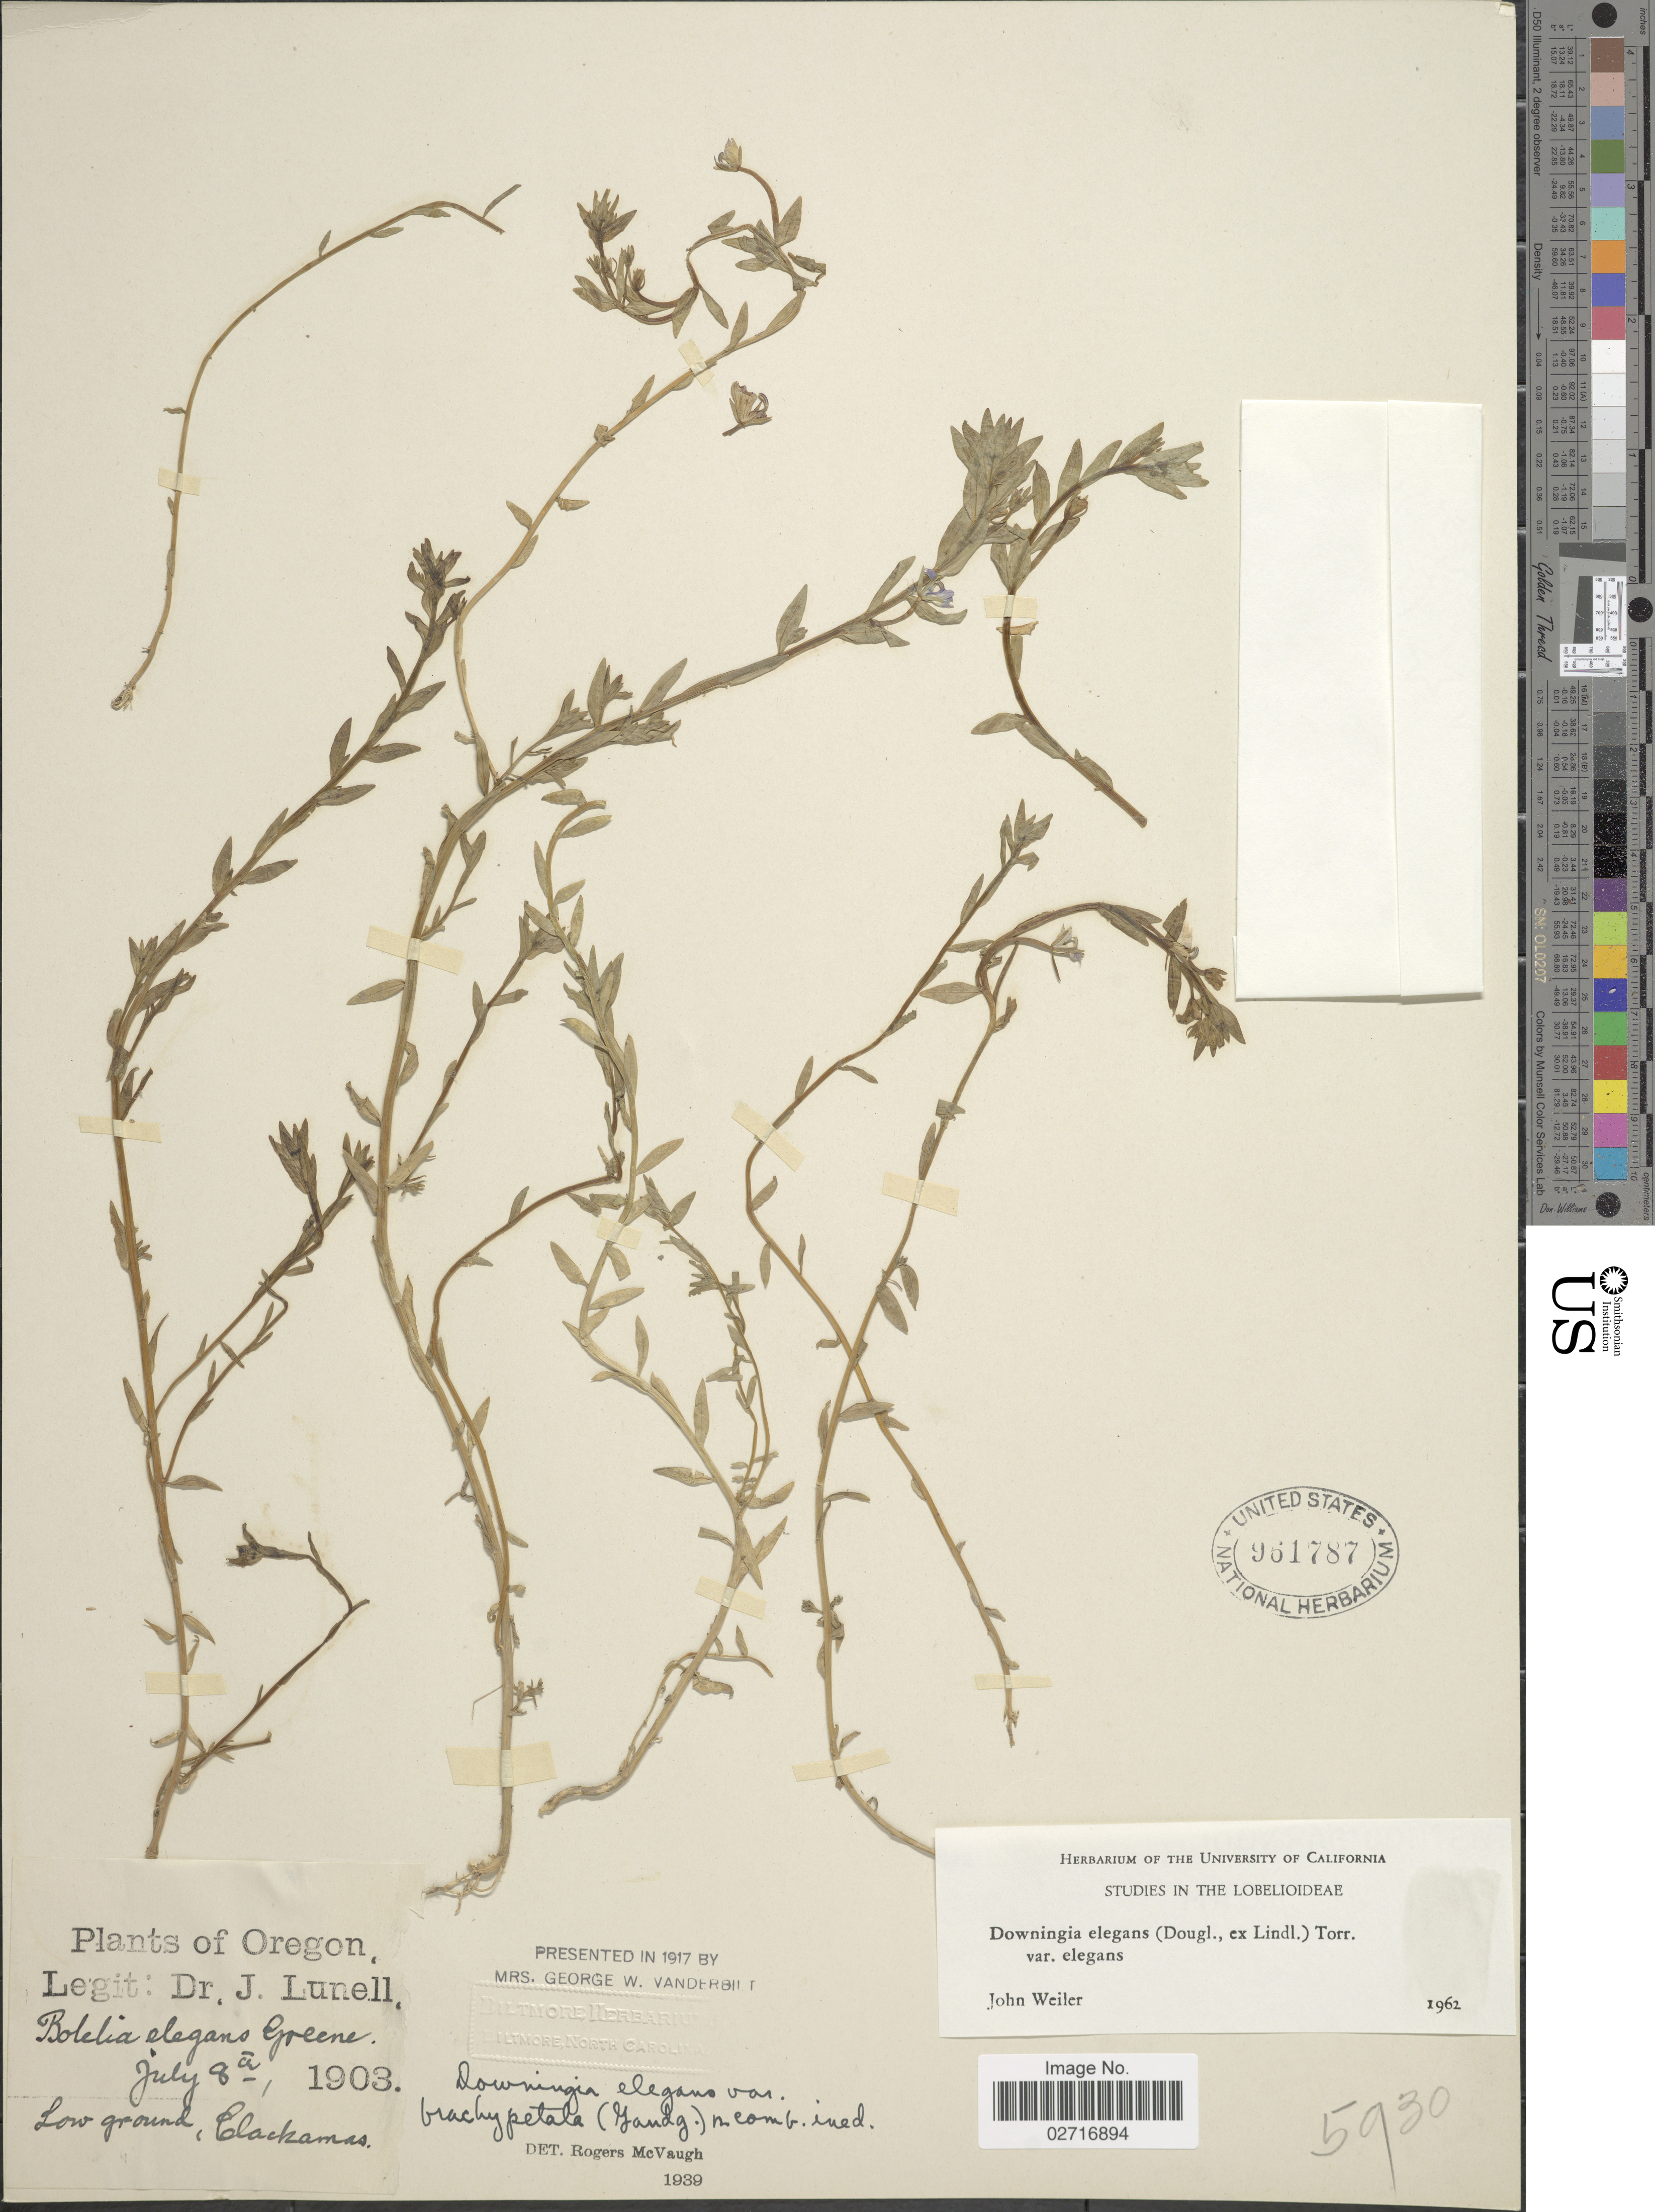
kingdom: Plantae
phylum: Tracheophyta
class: Magnoliopsida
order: Asterales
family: Campanulaceae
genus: Downingia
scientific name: Downingia elegans var. elegans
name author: (Douglas ex Lindl.) Torr. ex A. Gray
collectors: J. Lunell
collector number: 5930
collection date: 1903-07-08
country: United States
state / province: Oregon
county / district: Clackamas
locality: Clackamas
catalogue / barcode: US 961787